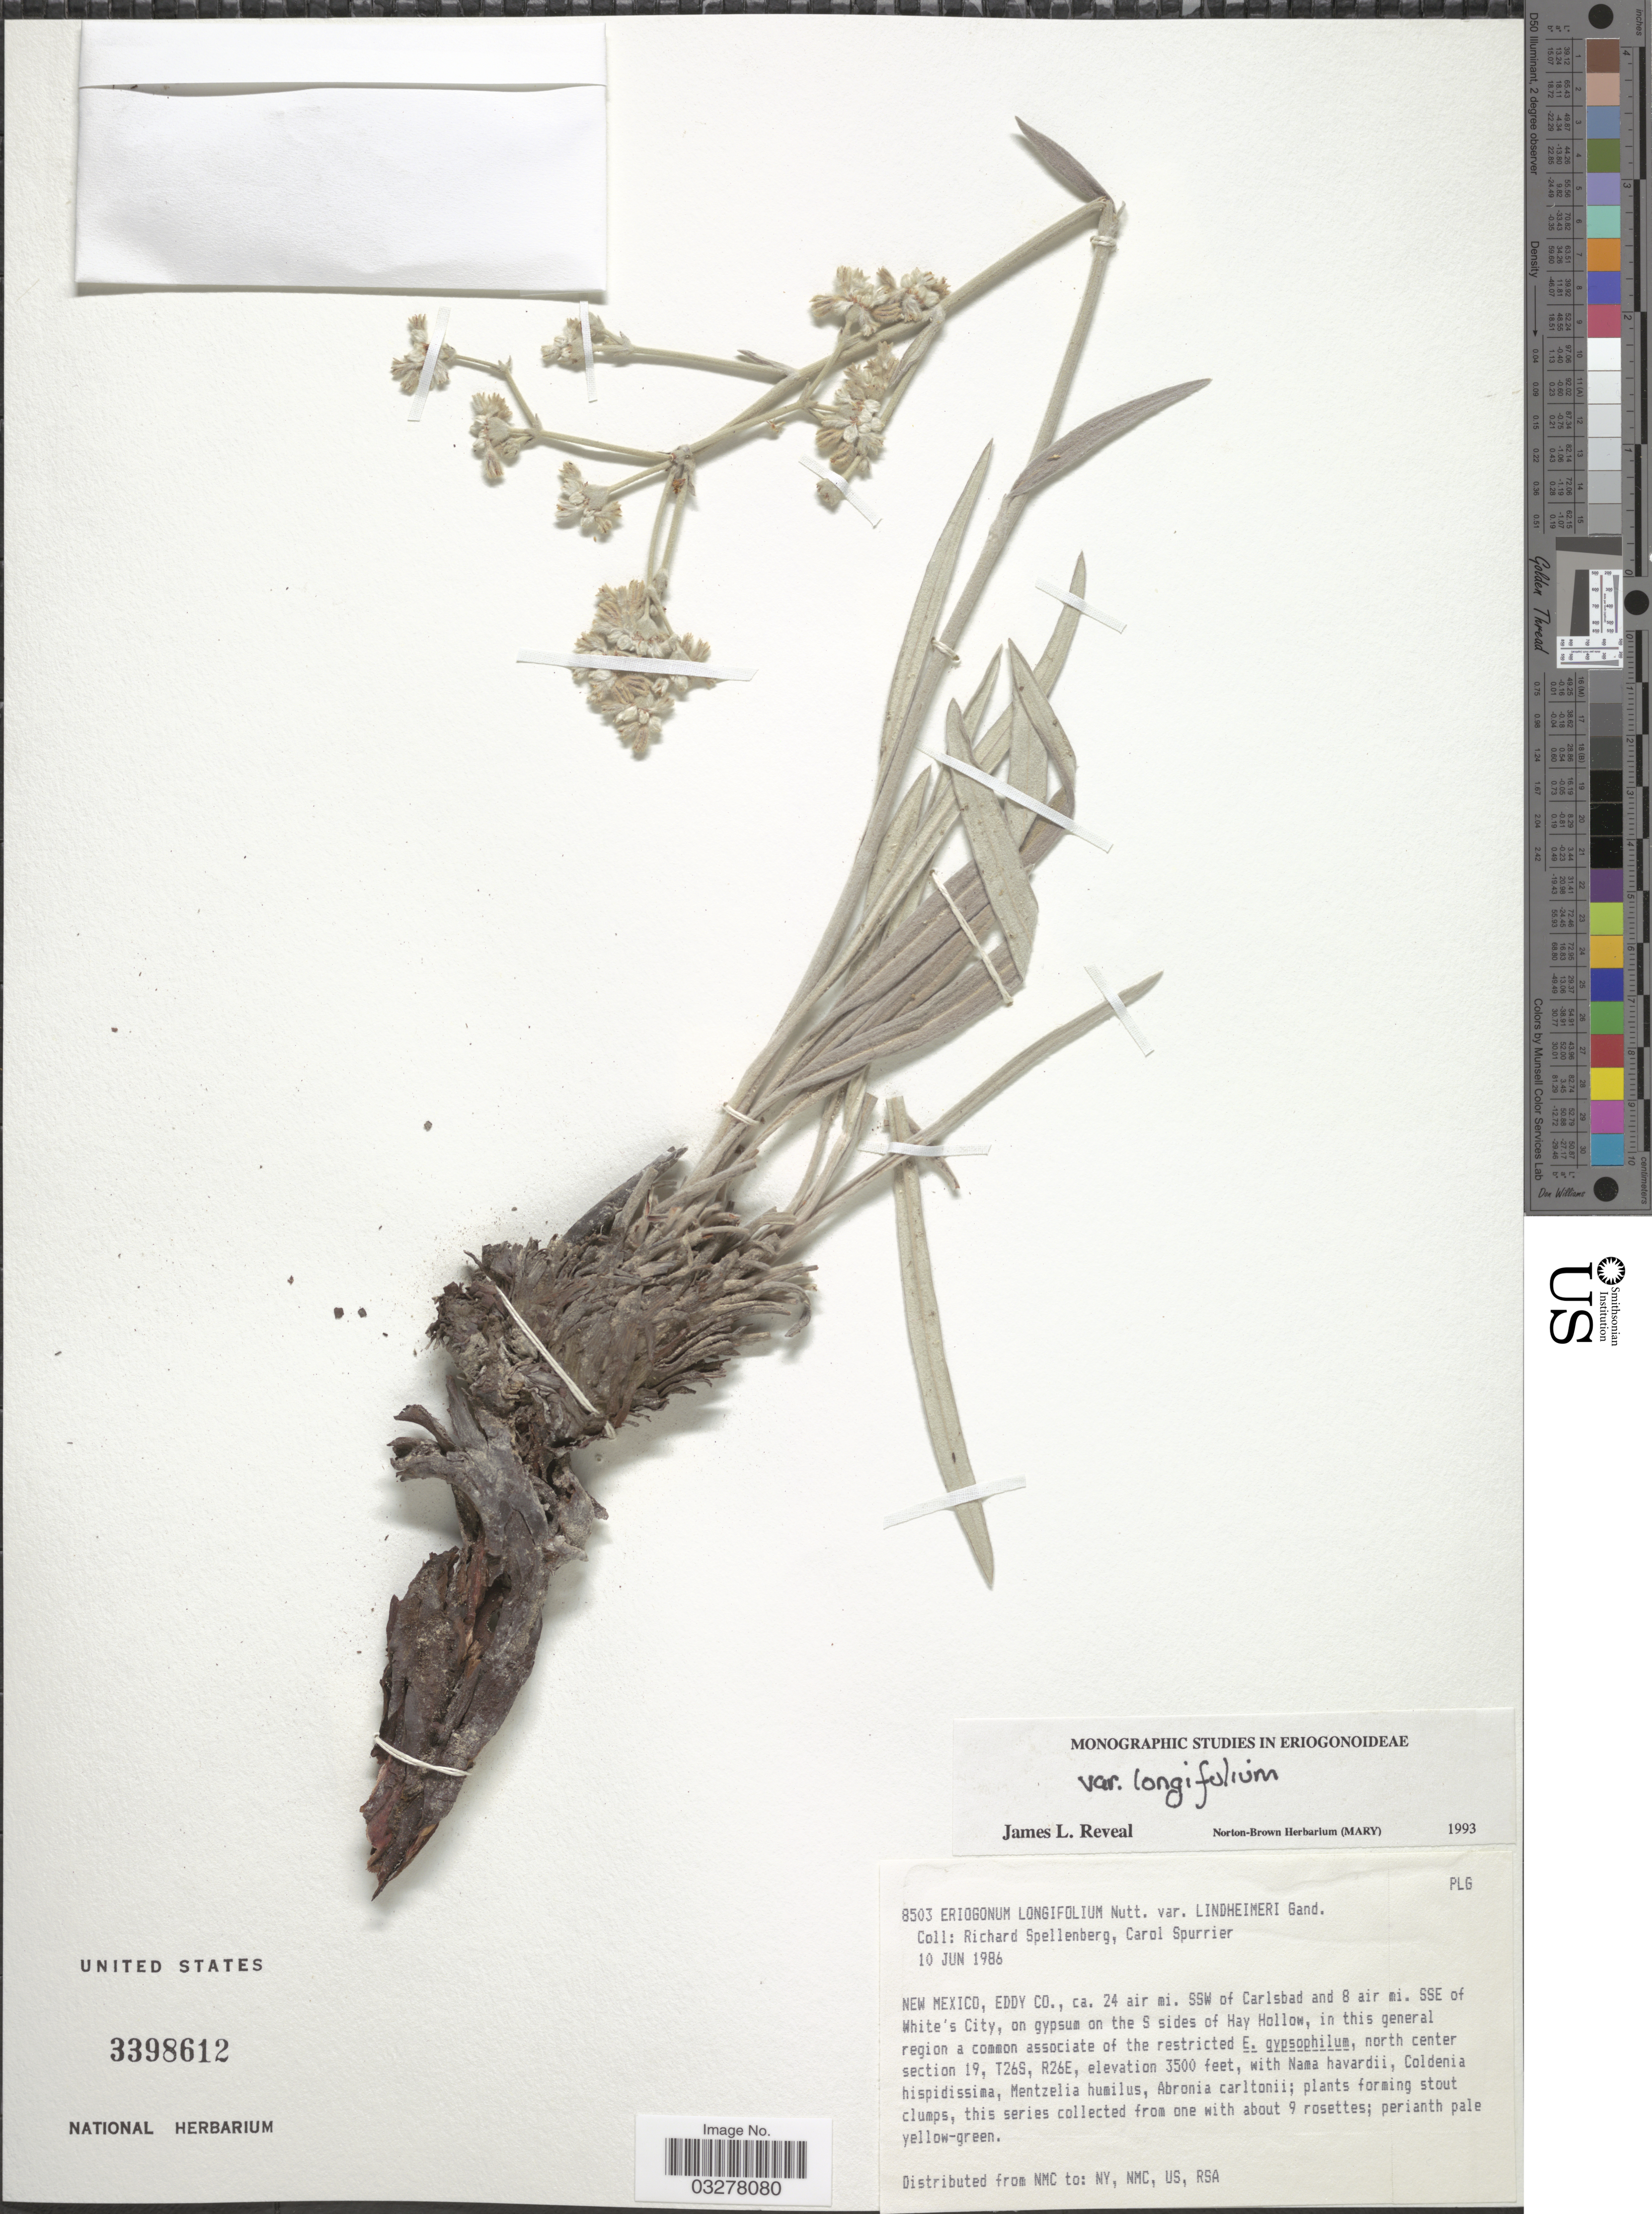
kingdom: Plantae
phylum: Tracheophyta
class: Magnoliopsida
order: Caryophyllales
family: Polygonaceae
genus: Eriogonum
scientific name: Eriogonum longifolium var. lindheimeri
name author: Gand.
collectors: R. Spellenberg & C. Spurrier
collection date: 1986-06-10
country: United States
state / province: New Mexico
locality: Eddy Co., 24 air mi. SSW of Carlsbad and 8 air mi. SSE of White's City, on gypsum on the S sides of Hay Hollow. North center section 19, T26S, R26E.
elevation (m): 1067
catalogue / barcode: US 3398612